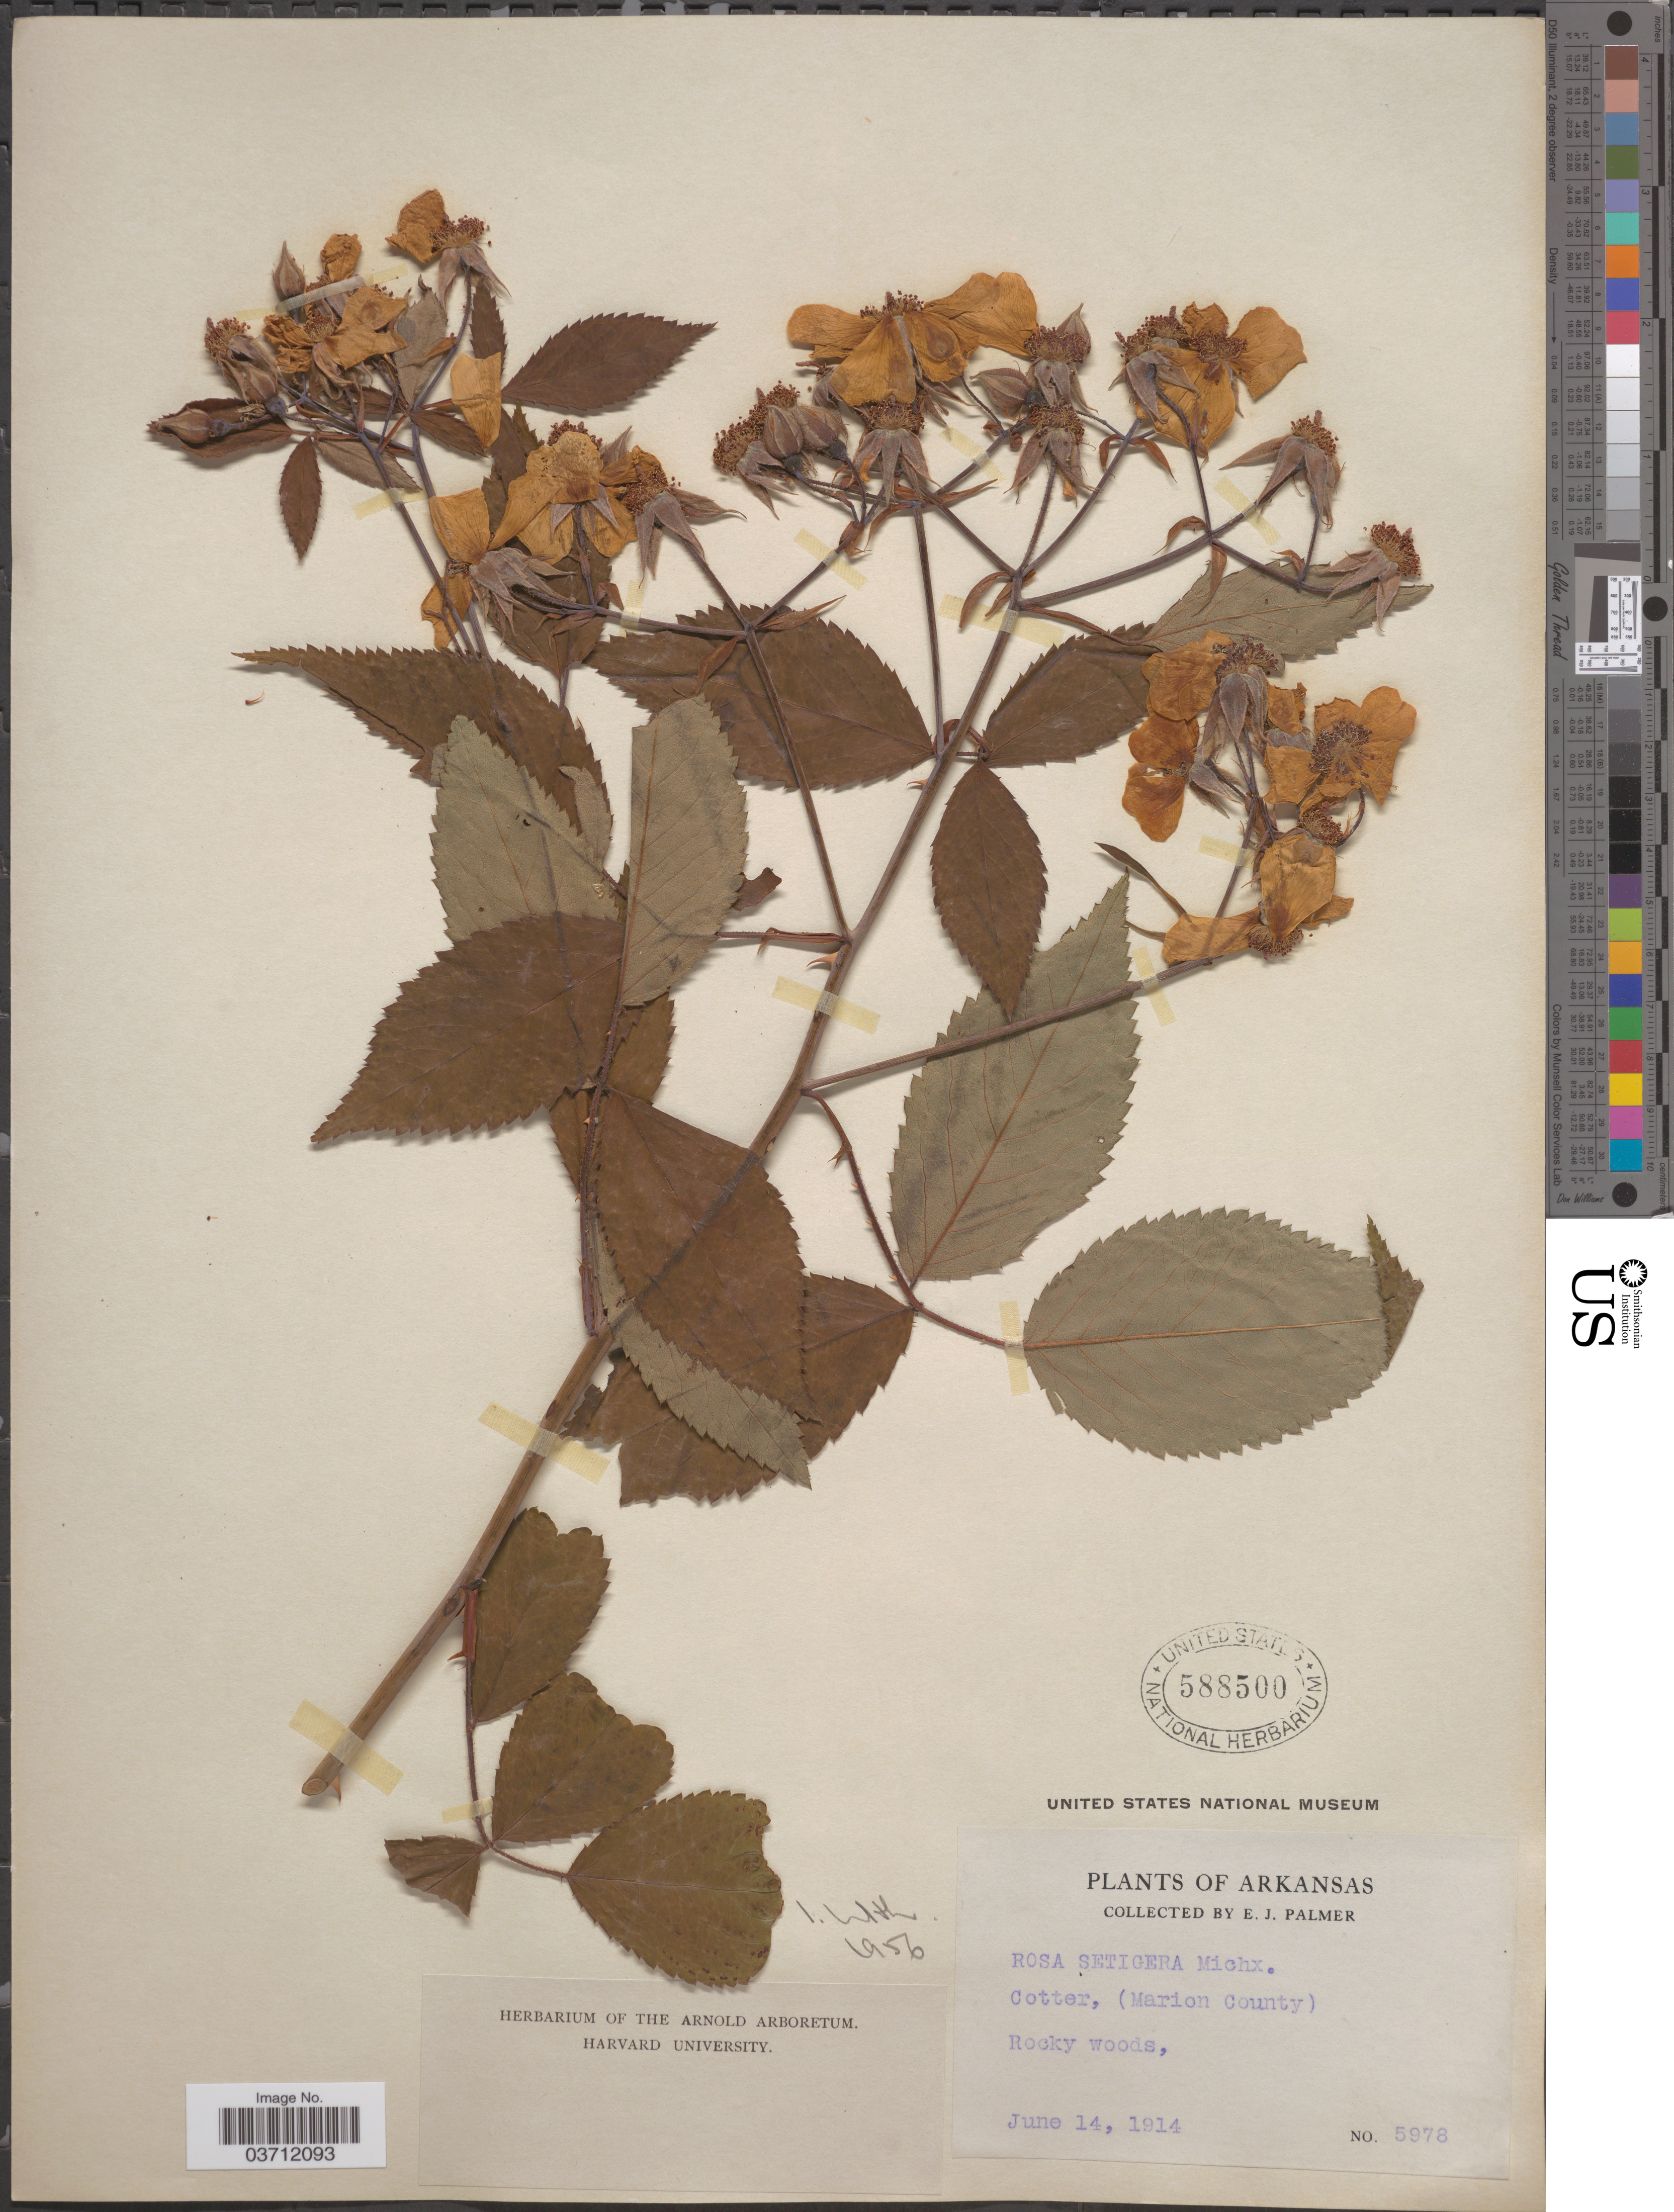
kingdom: Plantae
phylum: Tracheophyta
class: Magnoliopsida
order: Rosales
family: Rosaceae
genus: Rosa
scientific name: Rosa setigera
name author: Michx.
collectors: E. J. Palmer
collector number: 5978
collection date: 1914-06-14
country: United States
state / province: Arkansas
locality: Cotter, (Marion County).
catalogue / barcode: US 588500